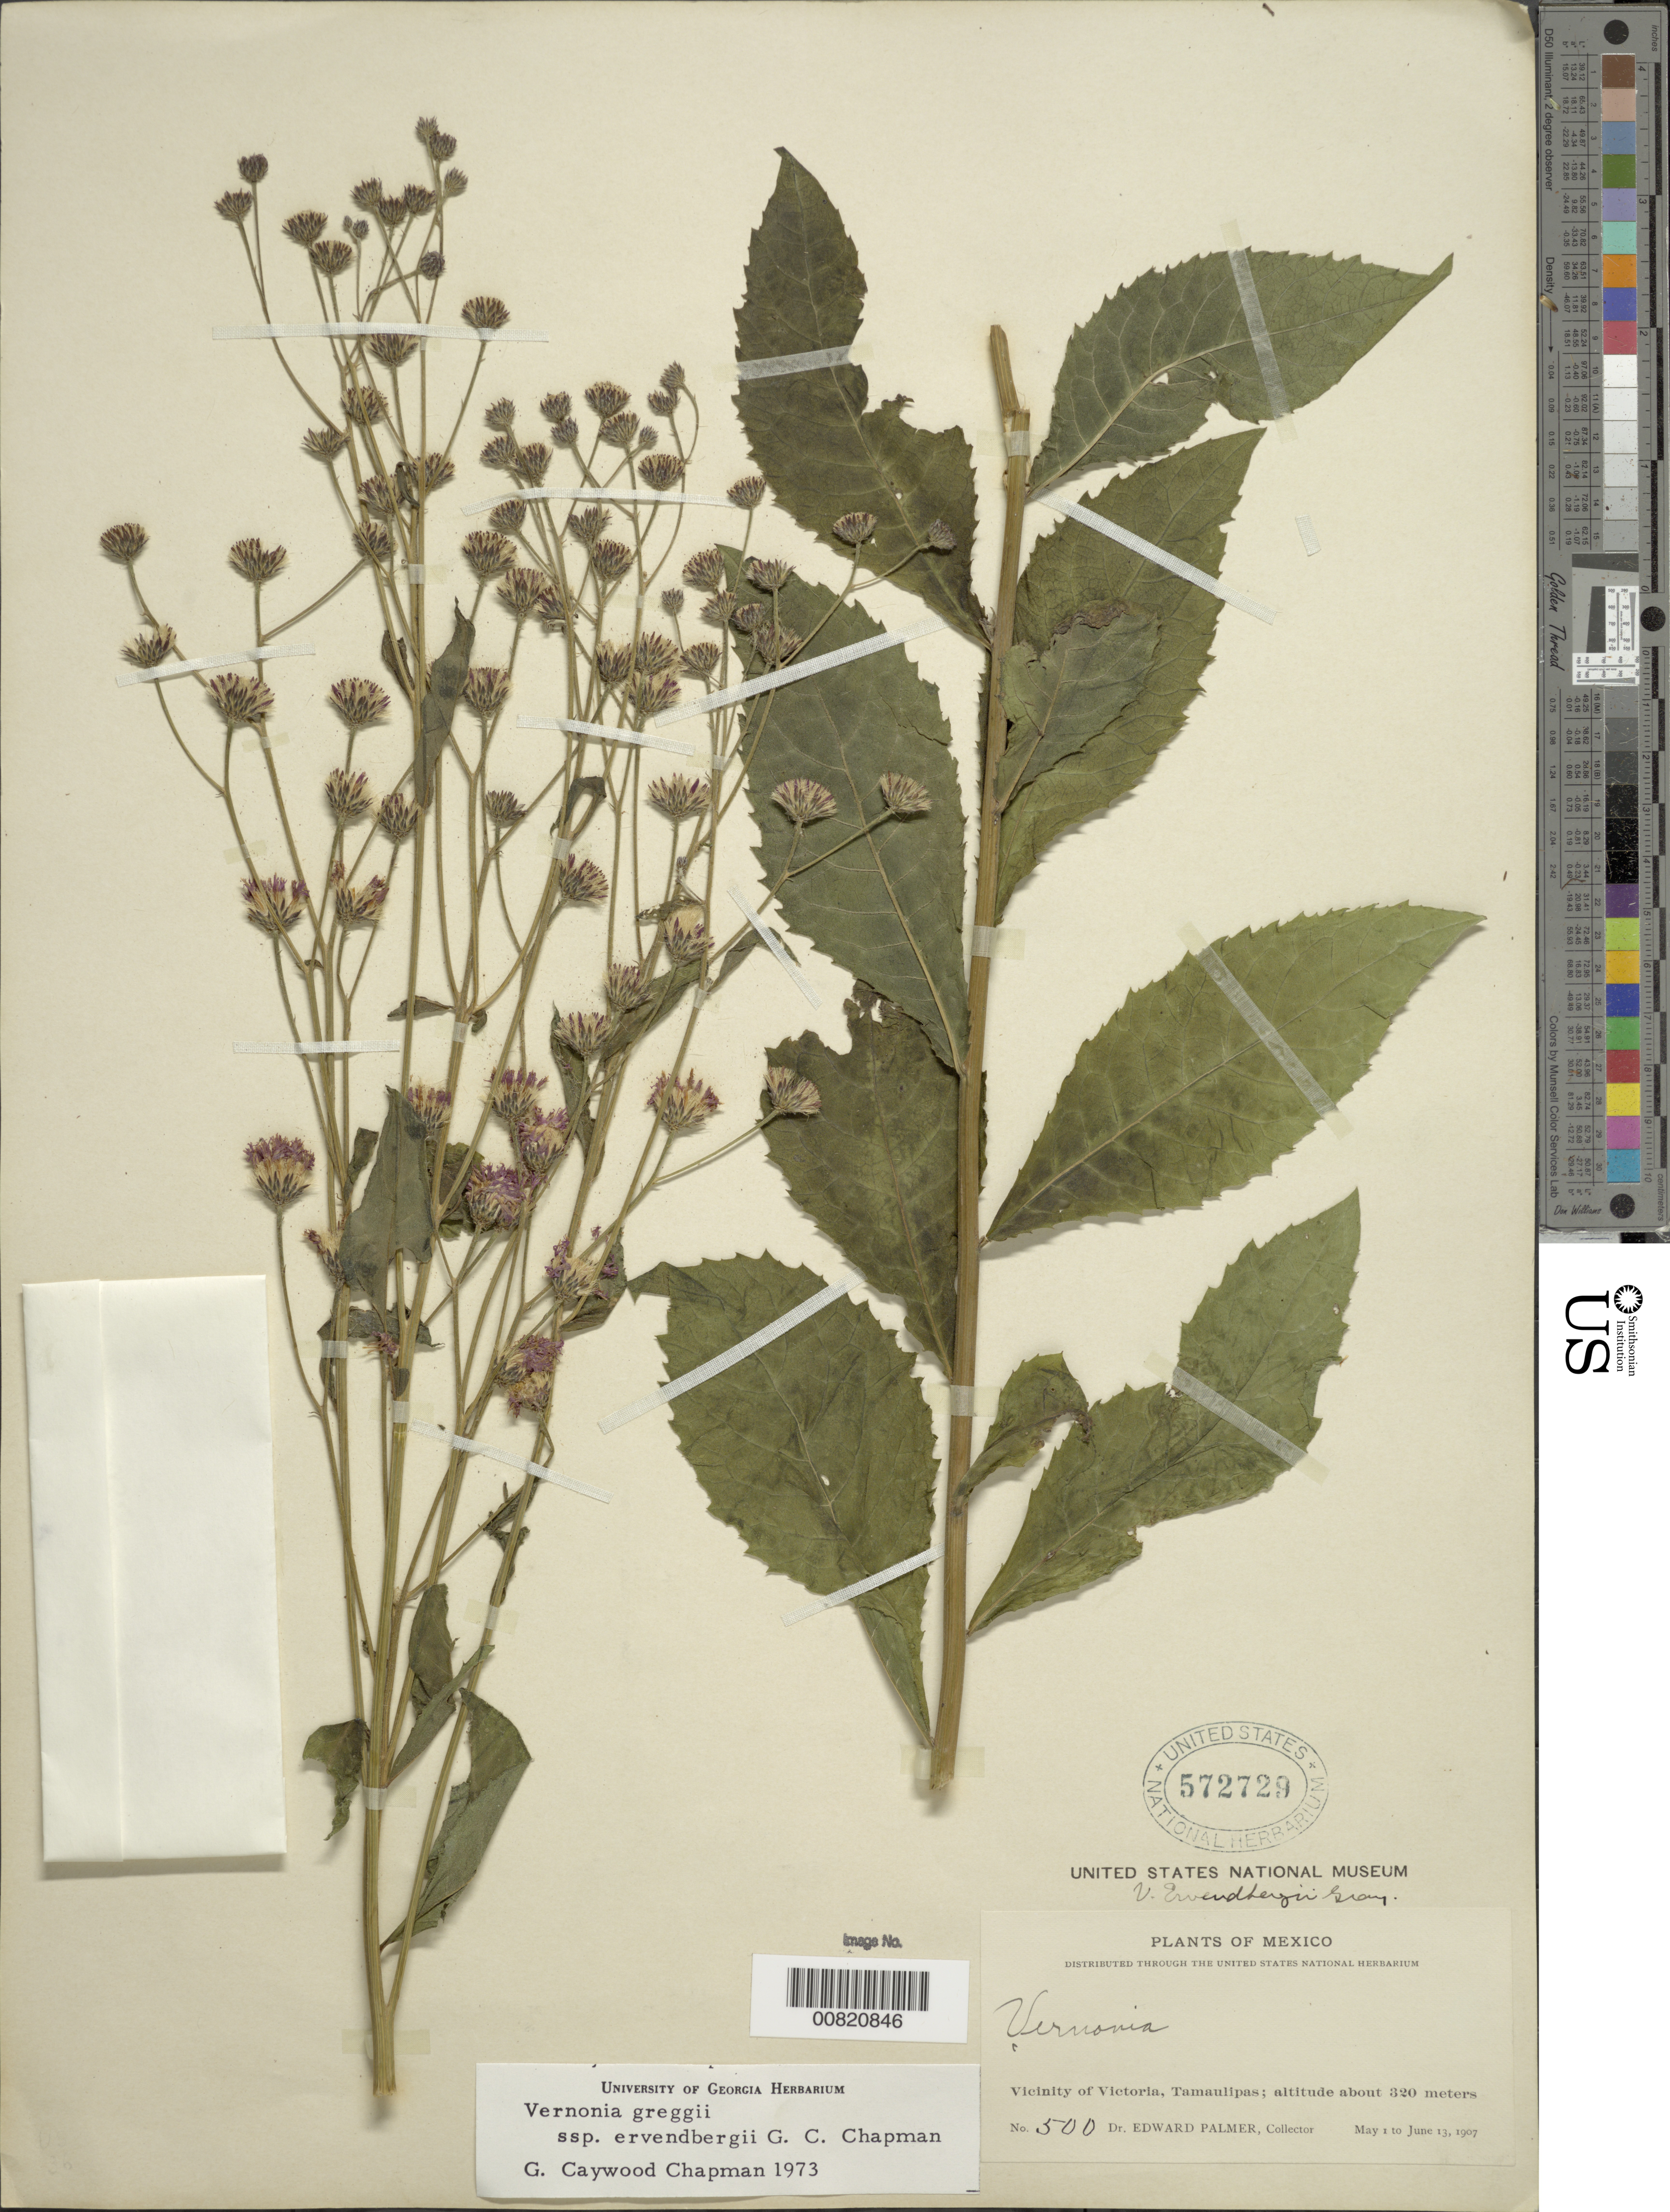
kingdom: Plantae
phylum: Tracheophyta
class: Magnoliopsida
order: Asterales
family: Asteraceae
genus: Vernonia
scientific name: Vernonia greggii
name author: A. Gray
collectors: E. Palmer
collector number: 500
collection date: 1907-05-01/1907-06-13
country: Mexico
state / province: Tamaulipas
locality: Vicinity of Victoria, Tamaulipas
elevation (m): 320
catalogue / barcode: US 572729